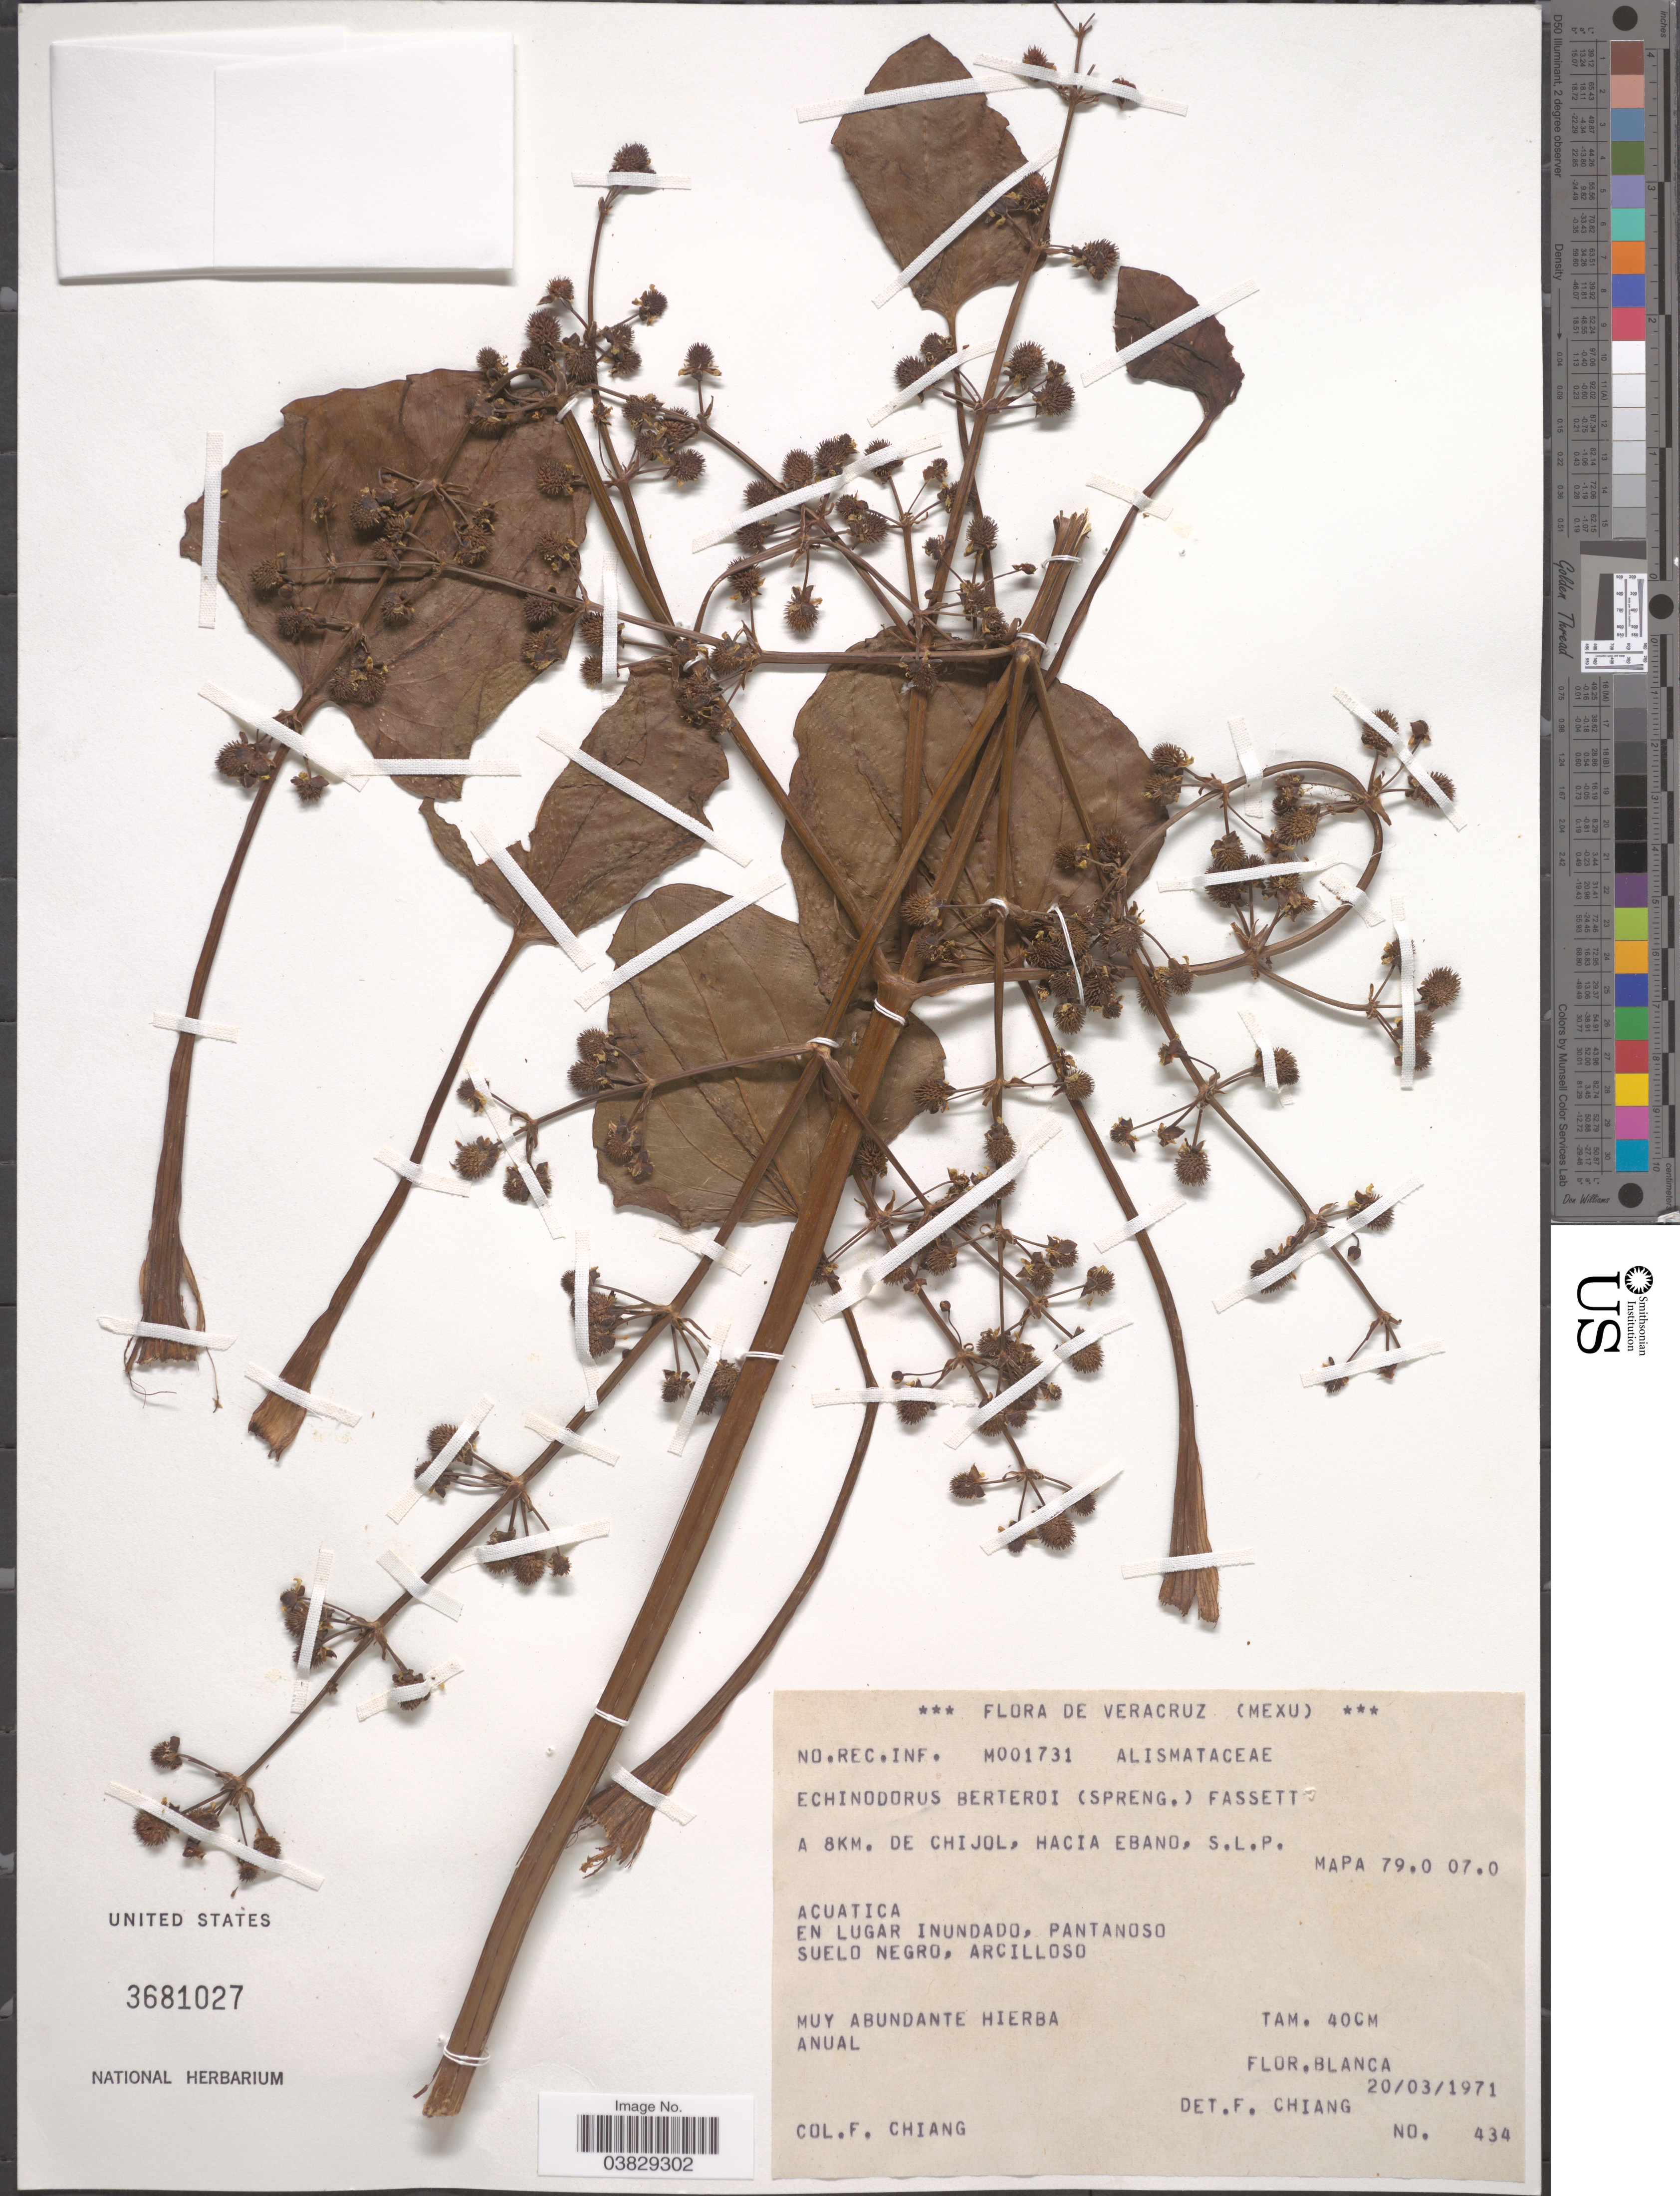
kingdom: Plantae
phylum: Tracheophyta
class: Liliopsida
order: Alismatales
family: Alismataceae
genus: Echinodorus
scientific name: Echinodorus berteroi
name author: (Spreng.) Fassett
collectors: F. Chiang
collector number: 434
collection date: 1971-03-20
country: Mexico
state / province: Veracruz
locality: Veracruz. A 8km. De Chijol, Hacia Ebano, S.L.P. Acuatica en Lugar Inundado, Pantanoso Suelo Negro, Arcilloso.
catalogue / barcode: US 3681027